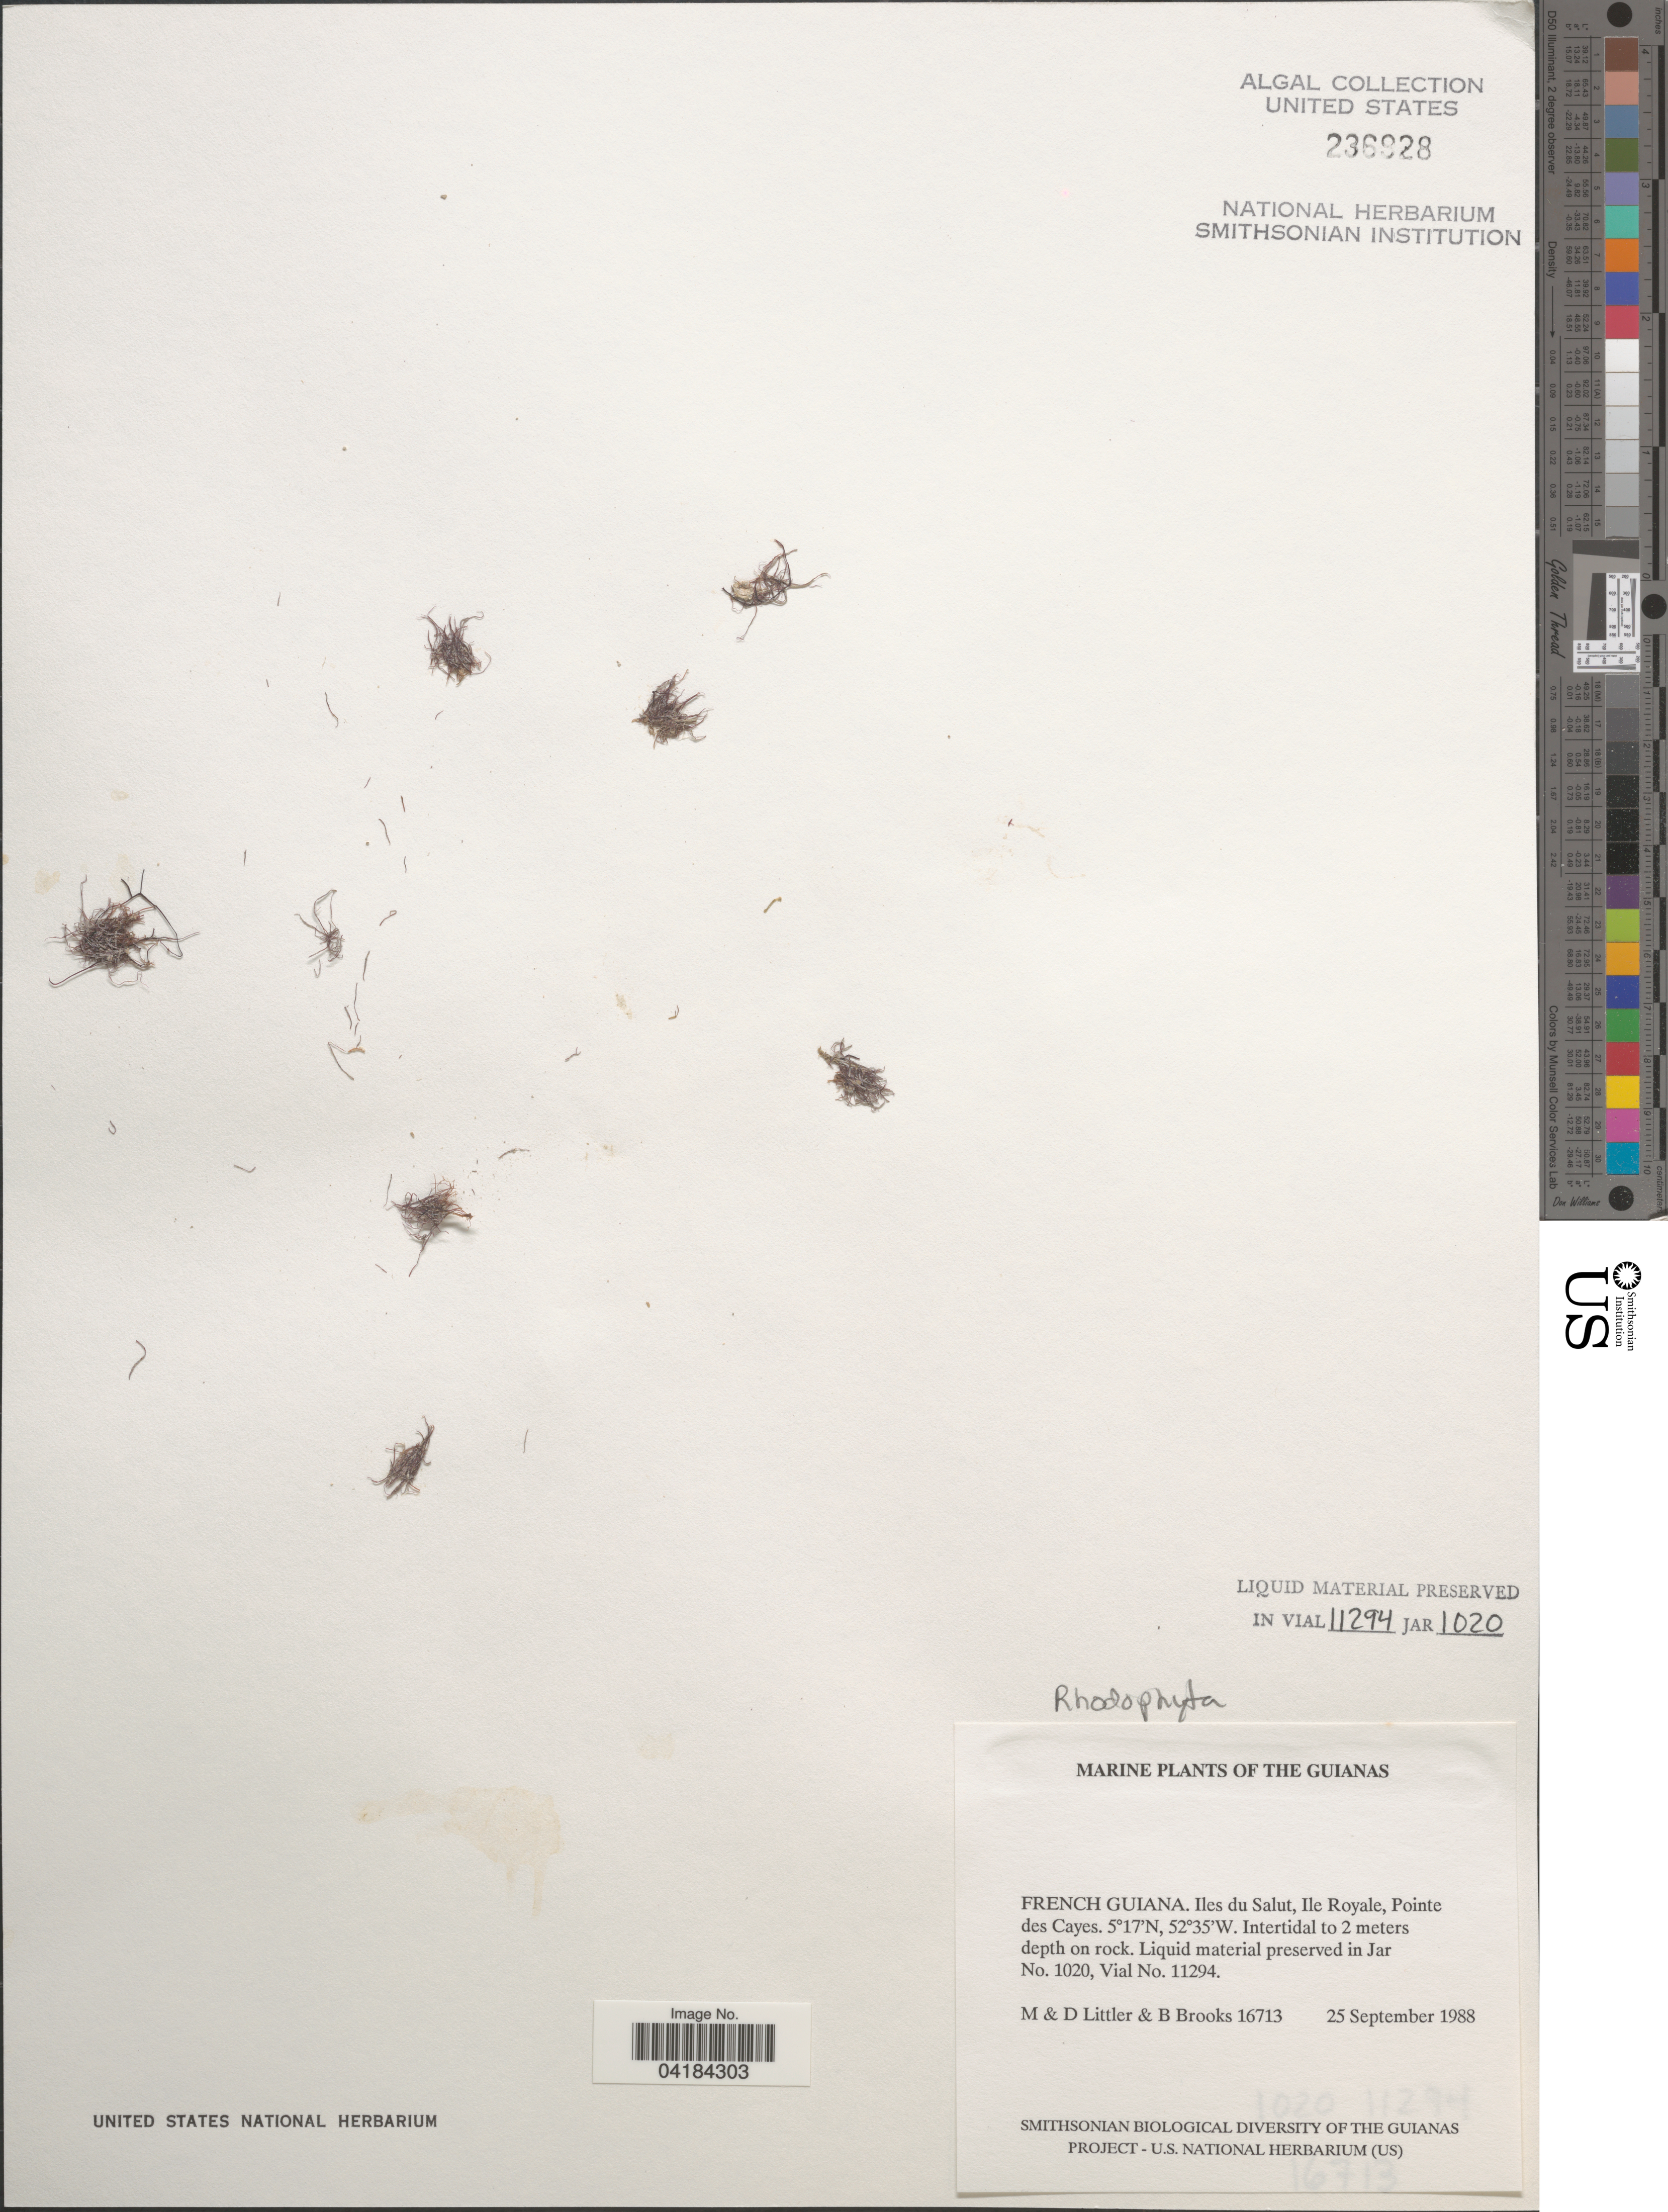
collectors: M. Littler, D. S. Littler & B. Brooks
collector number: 16713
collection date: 1988-09-25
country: French Guiana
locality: The Guianas. Iles du Salut, Ile Royale, Pointe des Cayes.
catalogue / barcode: US 236928